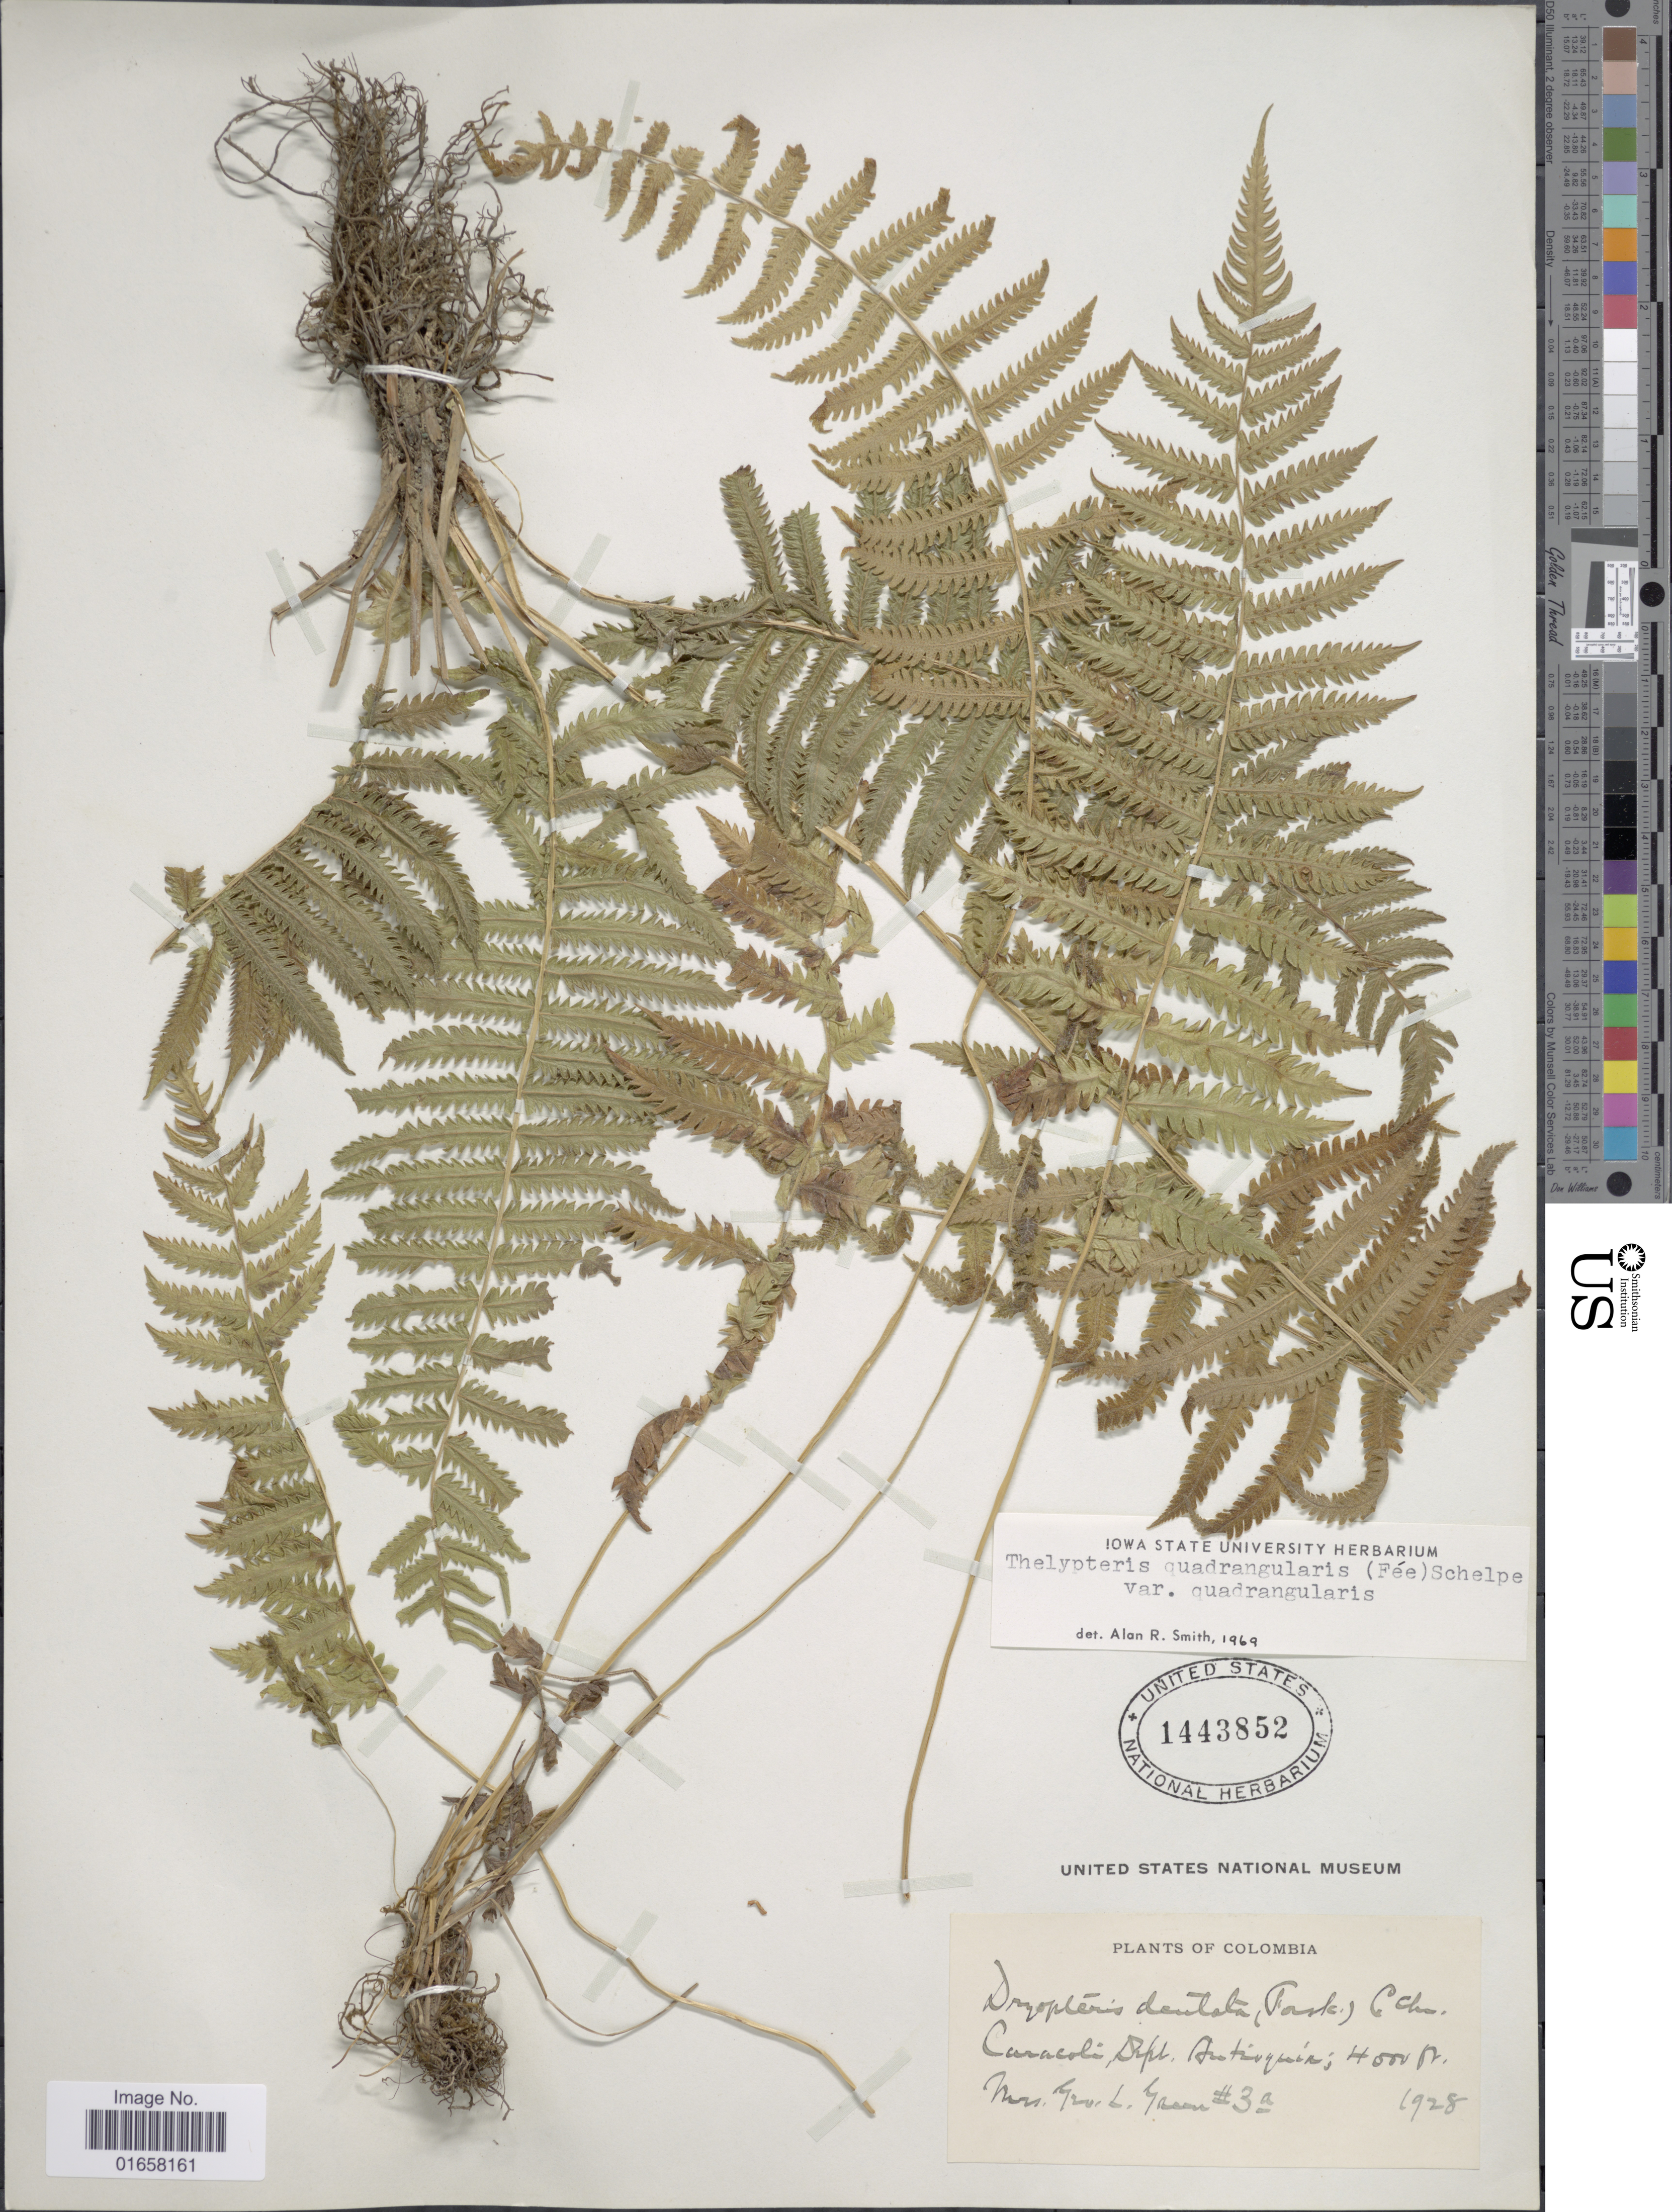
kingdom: Plantae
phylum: Tracheophyta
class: Polypodiopsida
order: Polypodiales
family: Thelypteridaceae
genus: Christella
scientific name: Christella hispidula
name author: (Decne.) Holttum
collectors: G. Green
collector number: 3a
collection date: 1928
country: Colombia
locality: Caracoli, Dept. Antiquia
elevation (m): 1219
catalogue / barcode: US 1443852